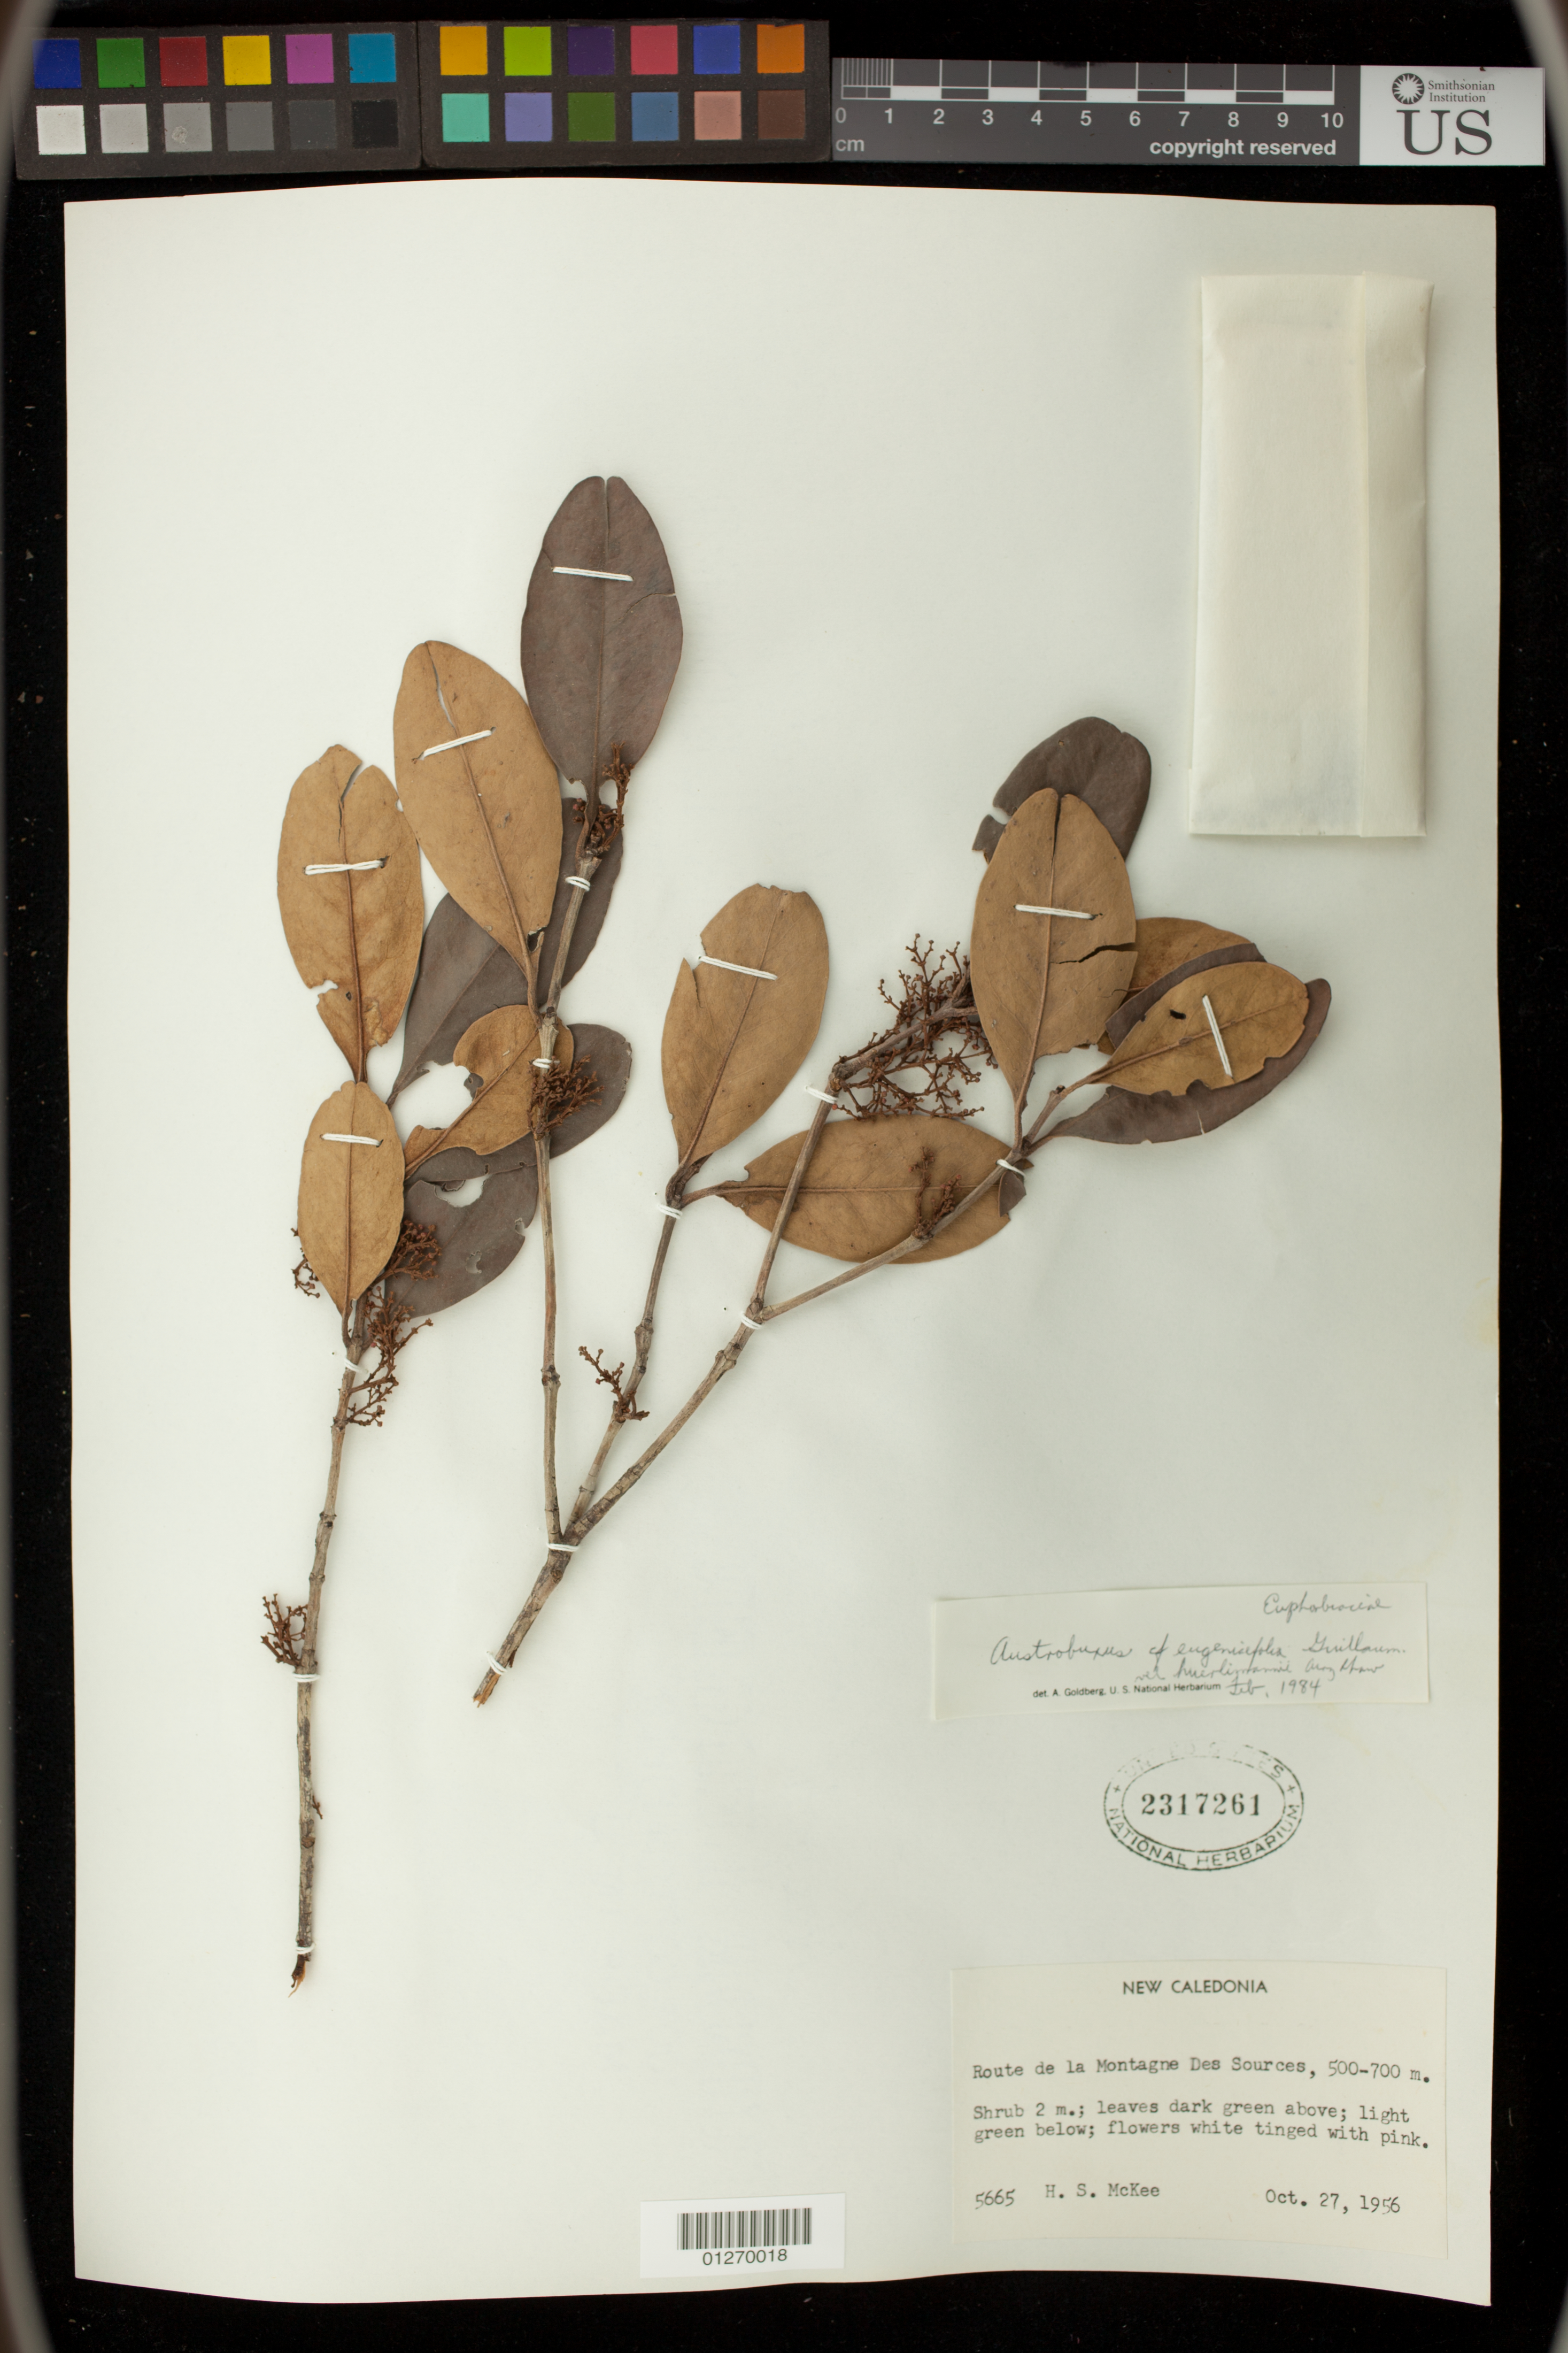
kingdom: Plantae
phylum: Tracheophyta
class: Magnoliopsida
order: Malpighiales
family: Picrodendraceae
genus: Austrobuxus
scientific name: Austrobuxus eugeniifolius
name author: Airy Shaw ex McPherson & Tirel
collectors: H. S. McKee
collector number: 5665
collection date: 1956-10-27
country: New Caledonia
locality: Route de la Montagne Des Sources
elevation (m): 500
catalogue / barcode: US 2317261